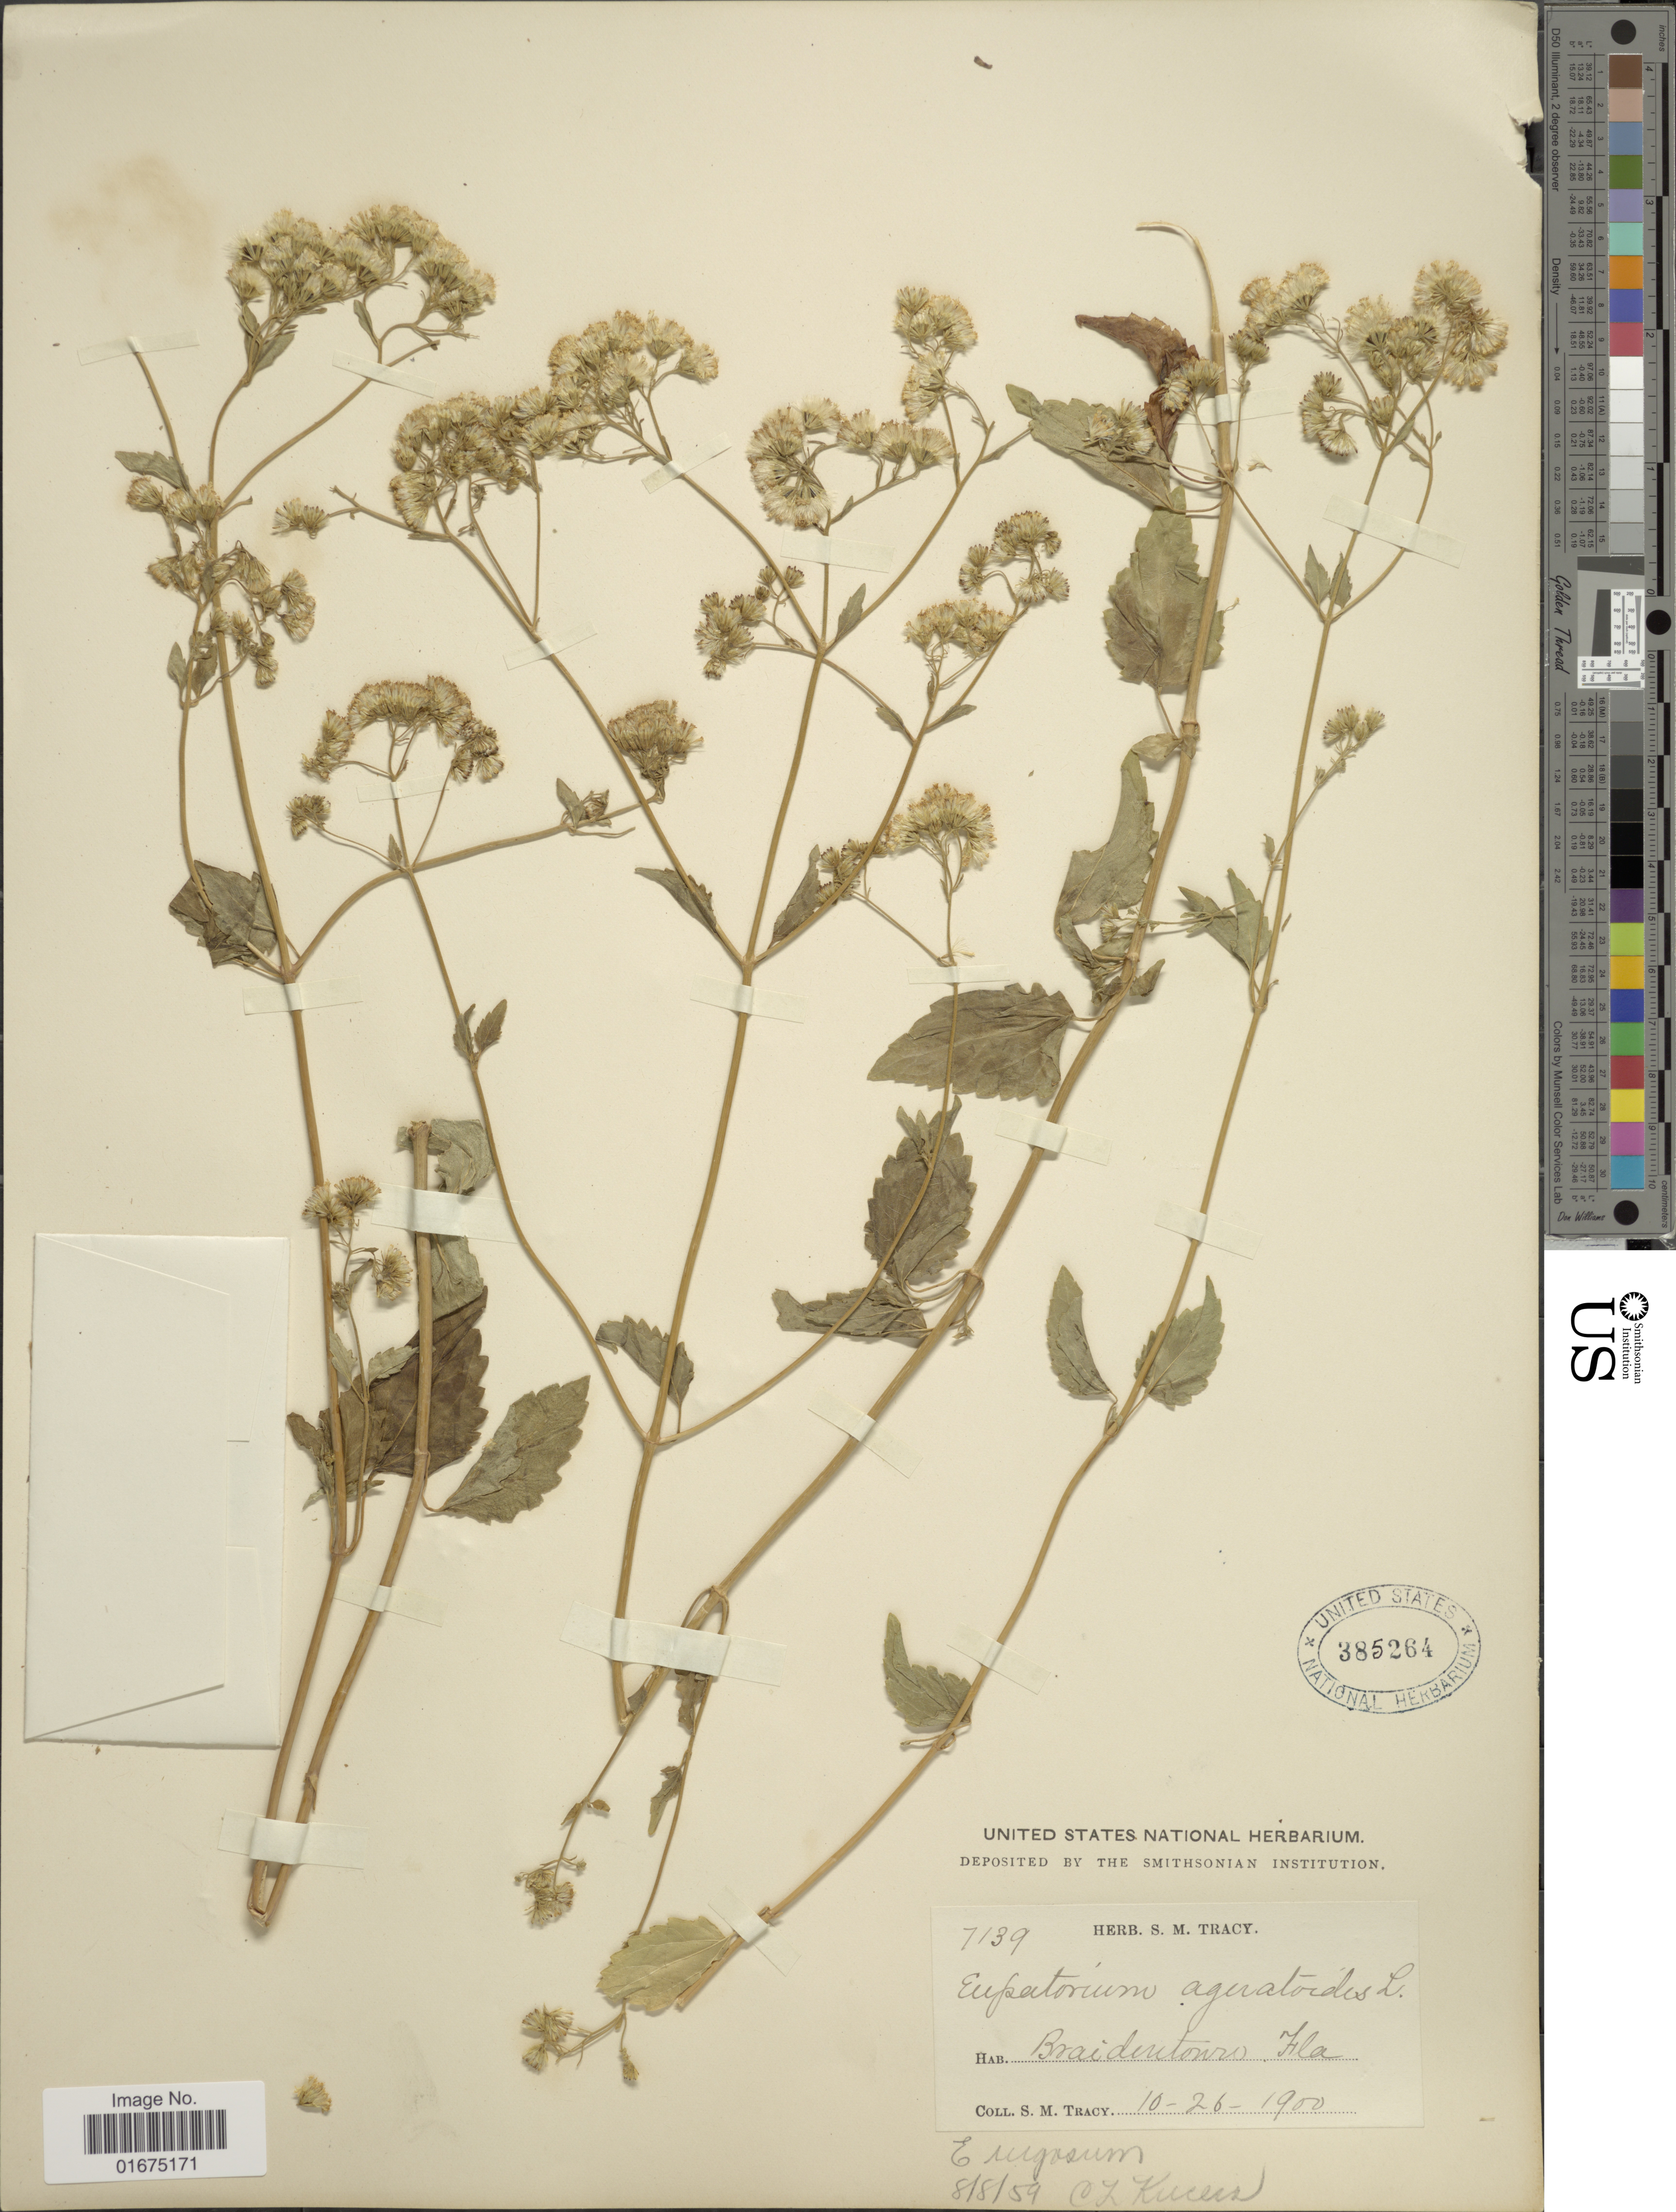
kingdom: Plantae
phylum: Tracheophyta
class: Magnoliopsida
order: Asterales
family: Asteraceae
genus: Ageratina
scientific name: Ageratina altissima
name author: (L.) R.M. King & H. Rob.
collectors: S. M. Tracy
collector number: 7139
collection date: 1900-10-26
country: United States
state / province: Florida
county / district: Manatee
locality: Braidentown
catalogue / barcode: US 385264